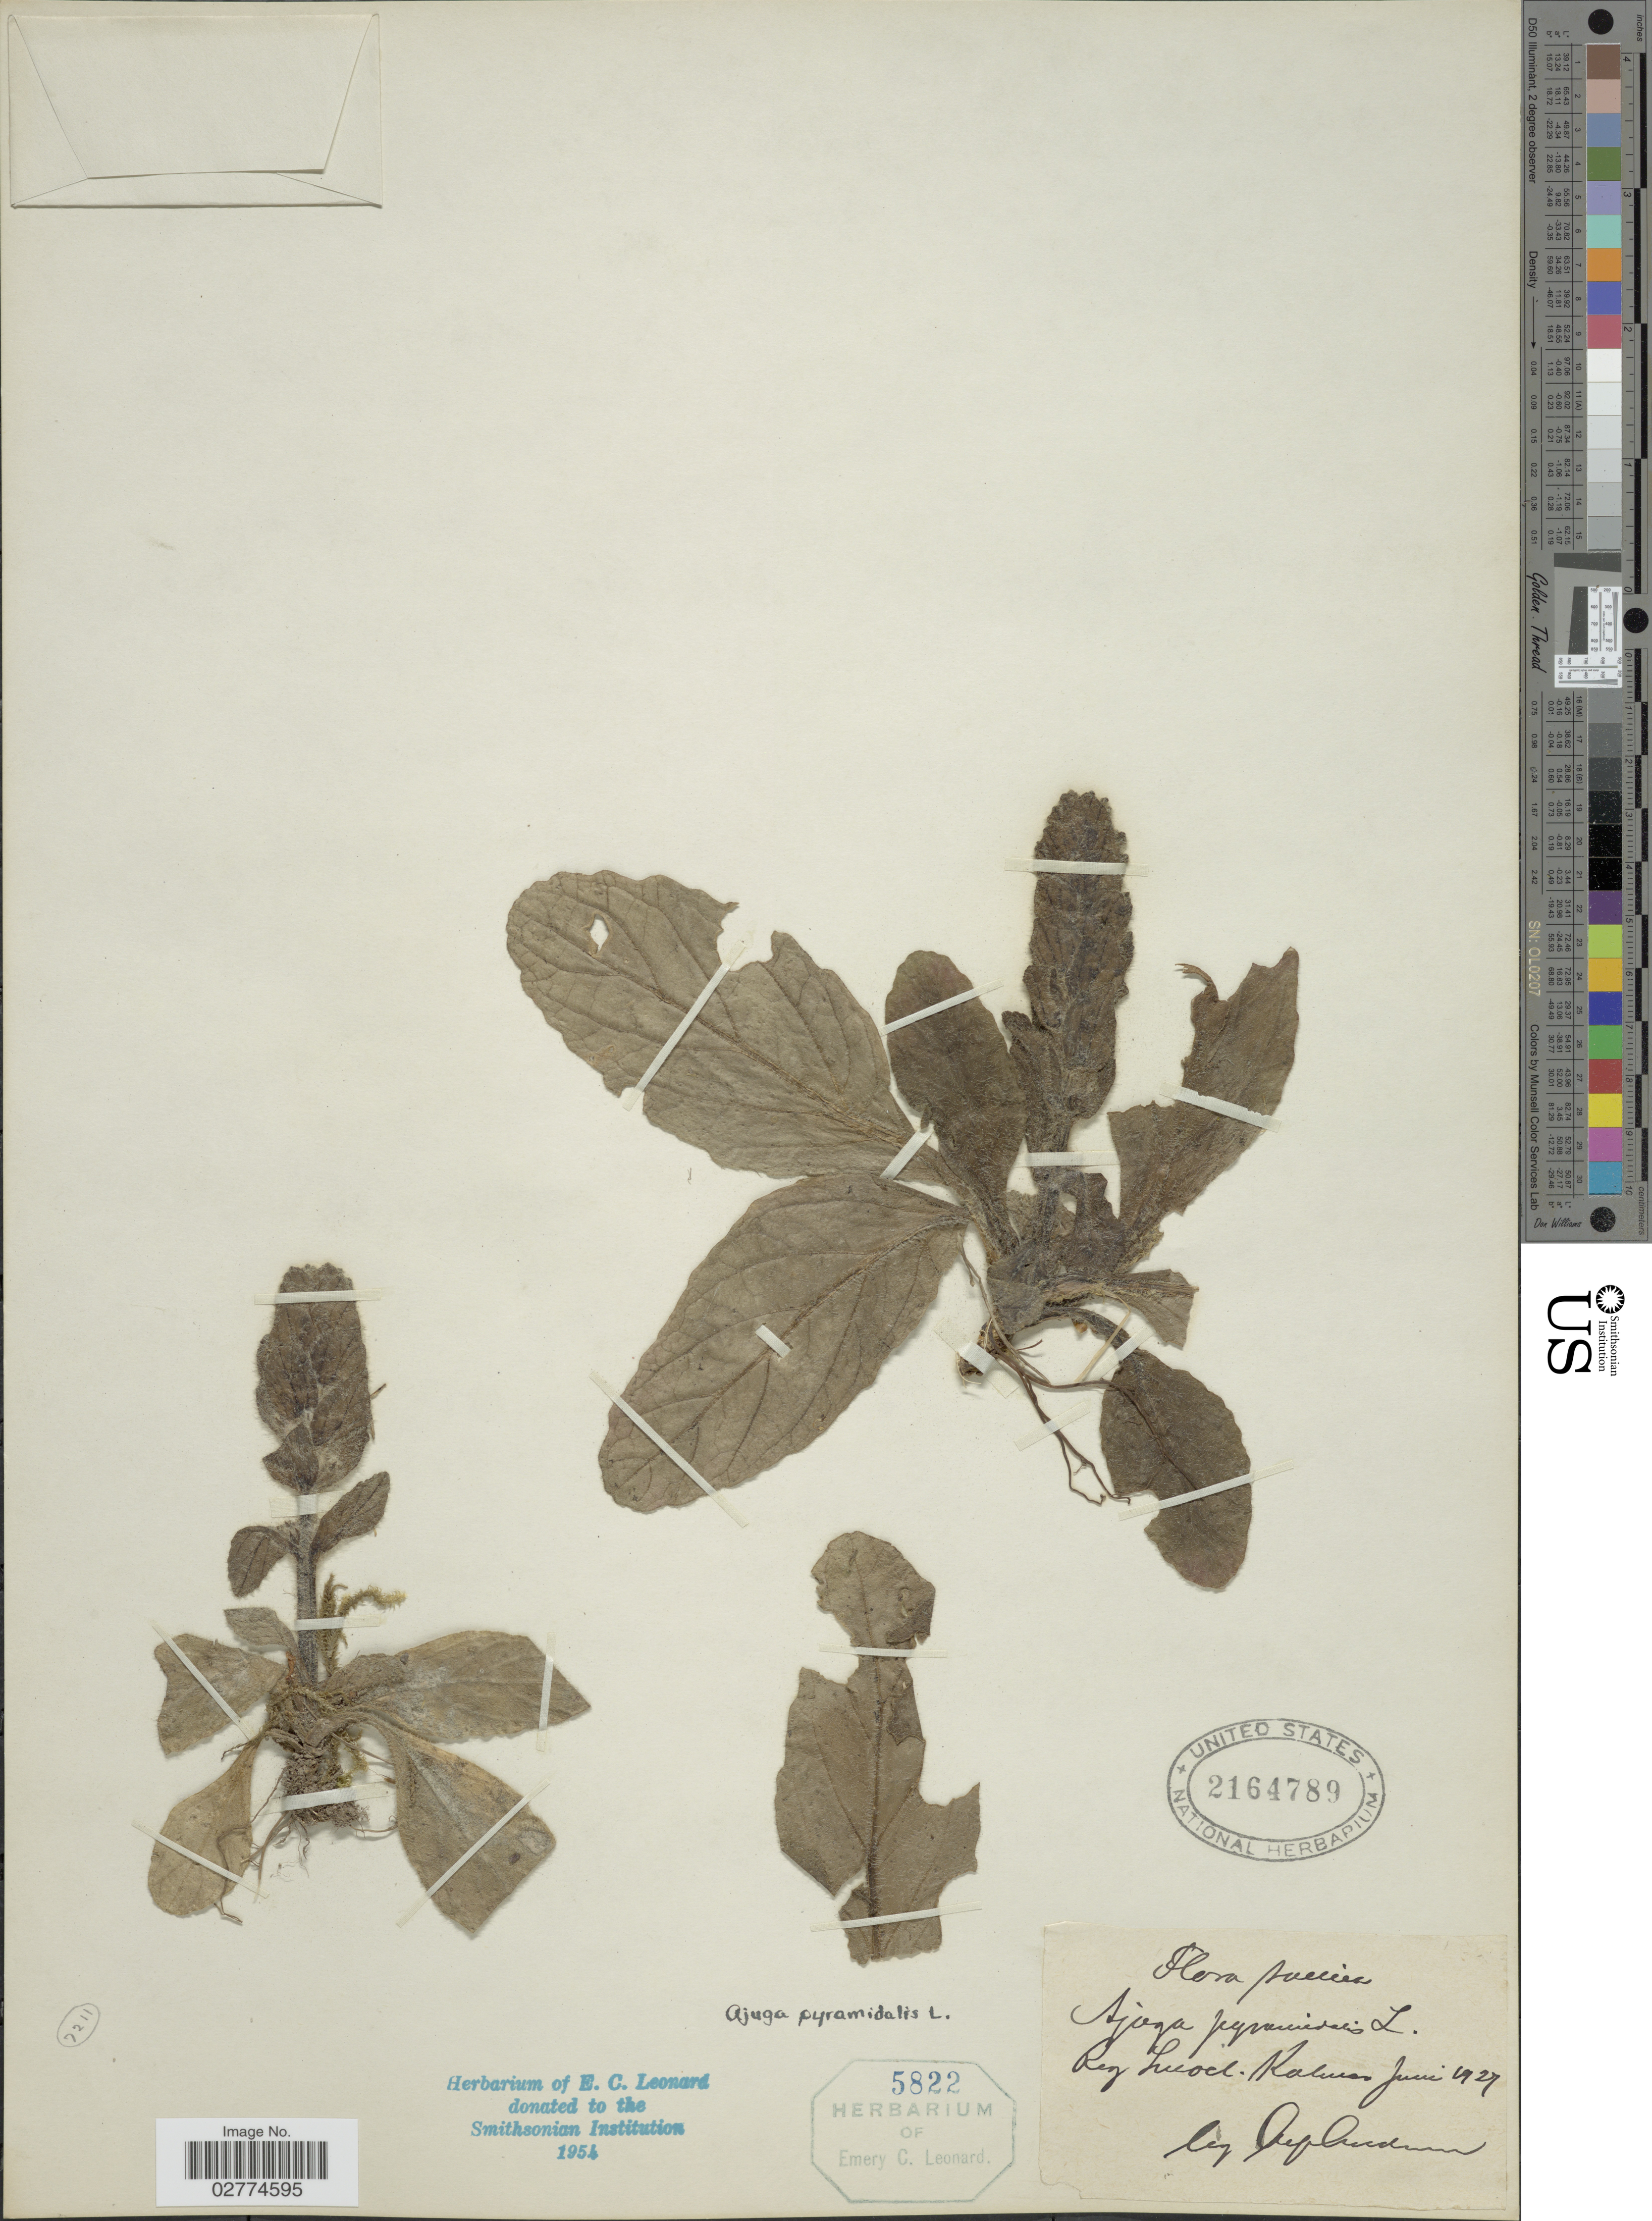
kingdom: Plantae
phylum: Tracheophyta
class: Magnoliopsida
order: Lamiales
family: Lamiaceae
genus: Ajuga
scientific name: Ajuga pyramidalis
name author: L.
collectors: Suphudum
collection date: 1927-06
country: Sweden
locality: Suecia, Reg. Luocl. Kalmar.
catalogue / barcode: US 2164789